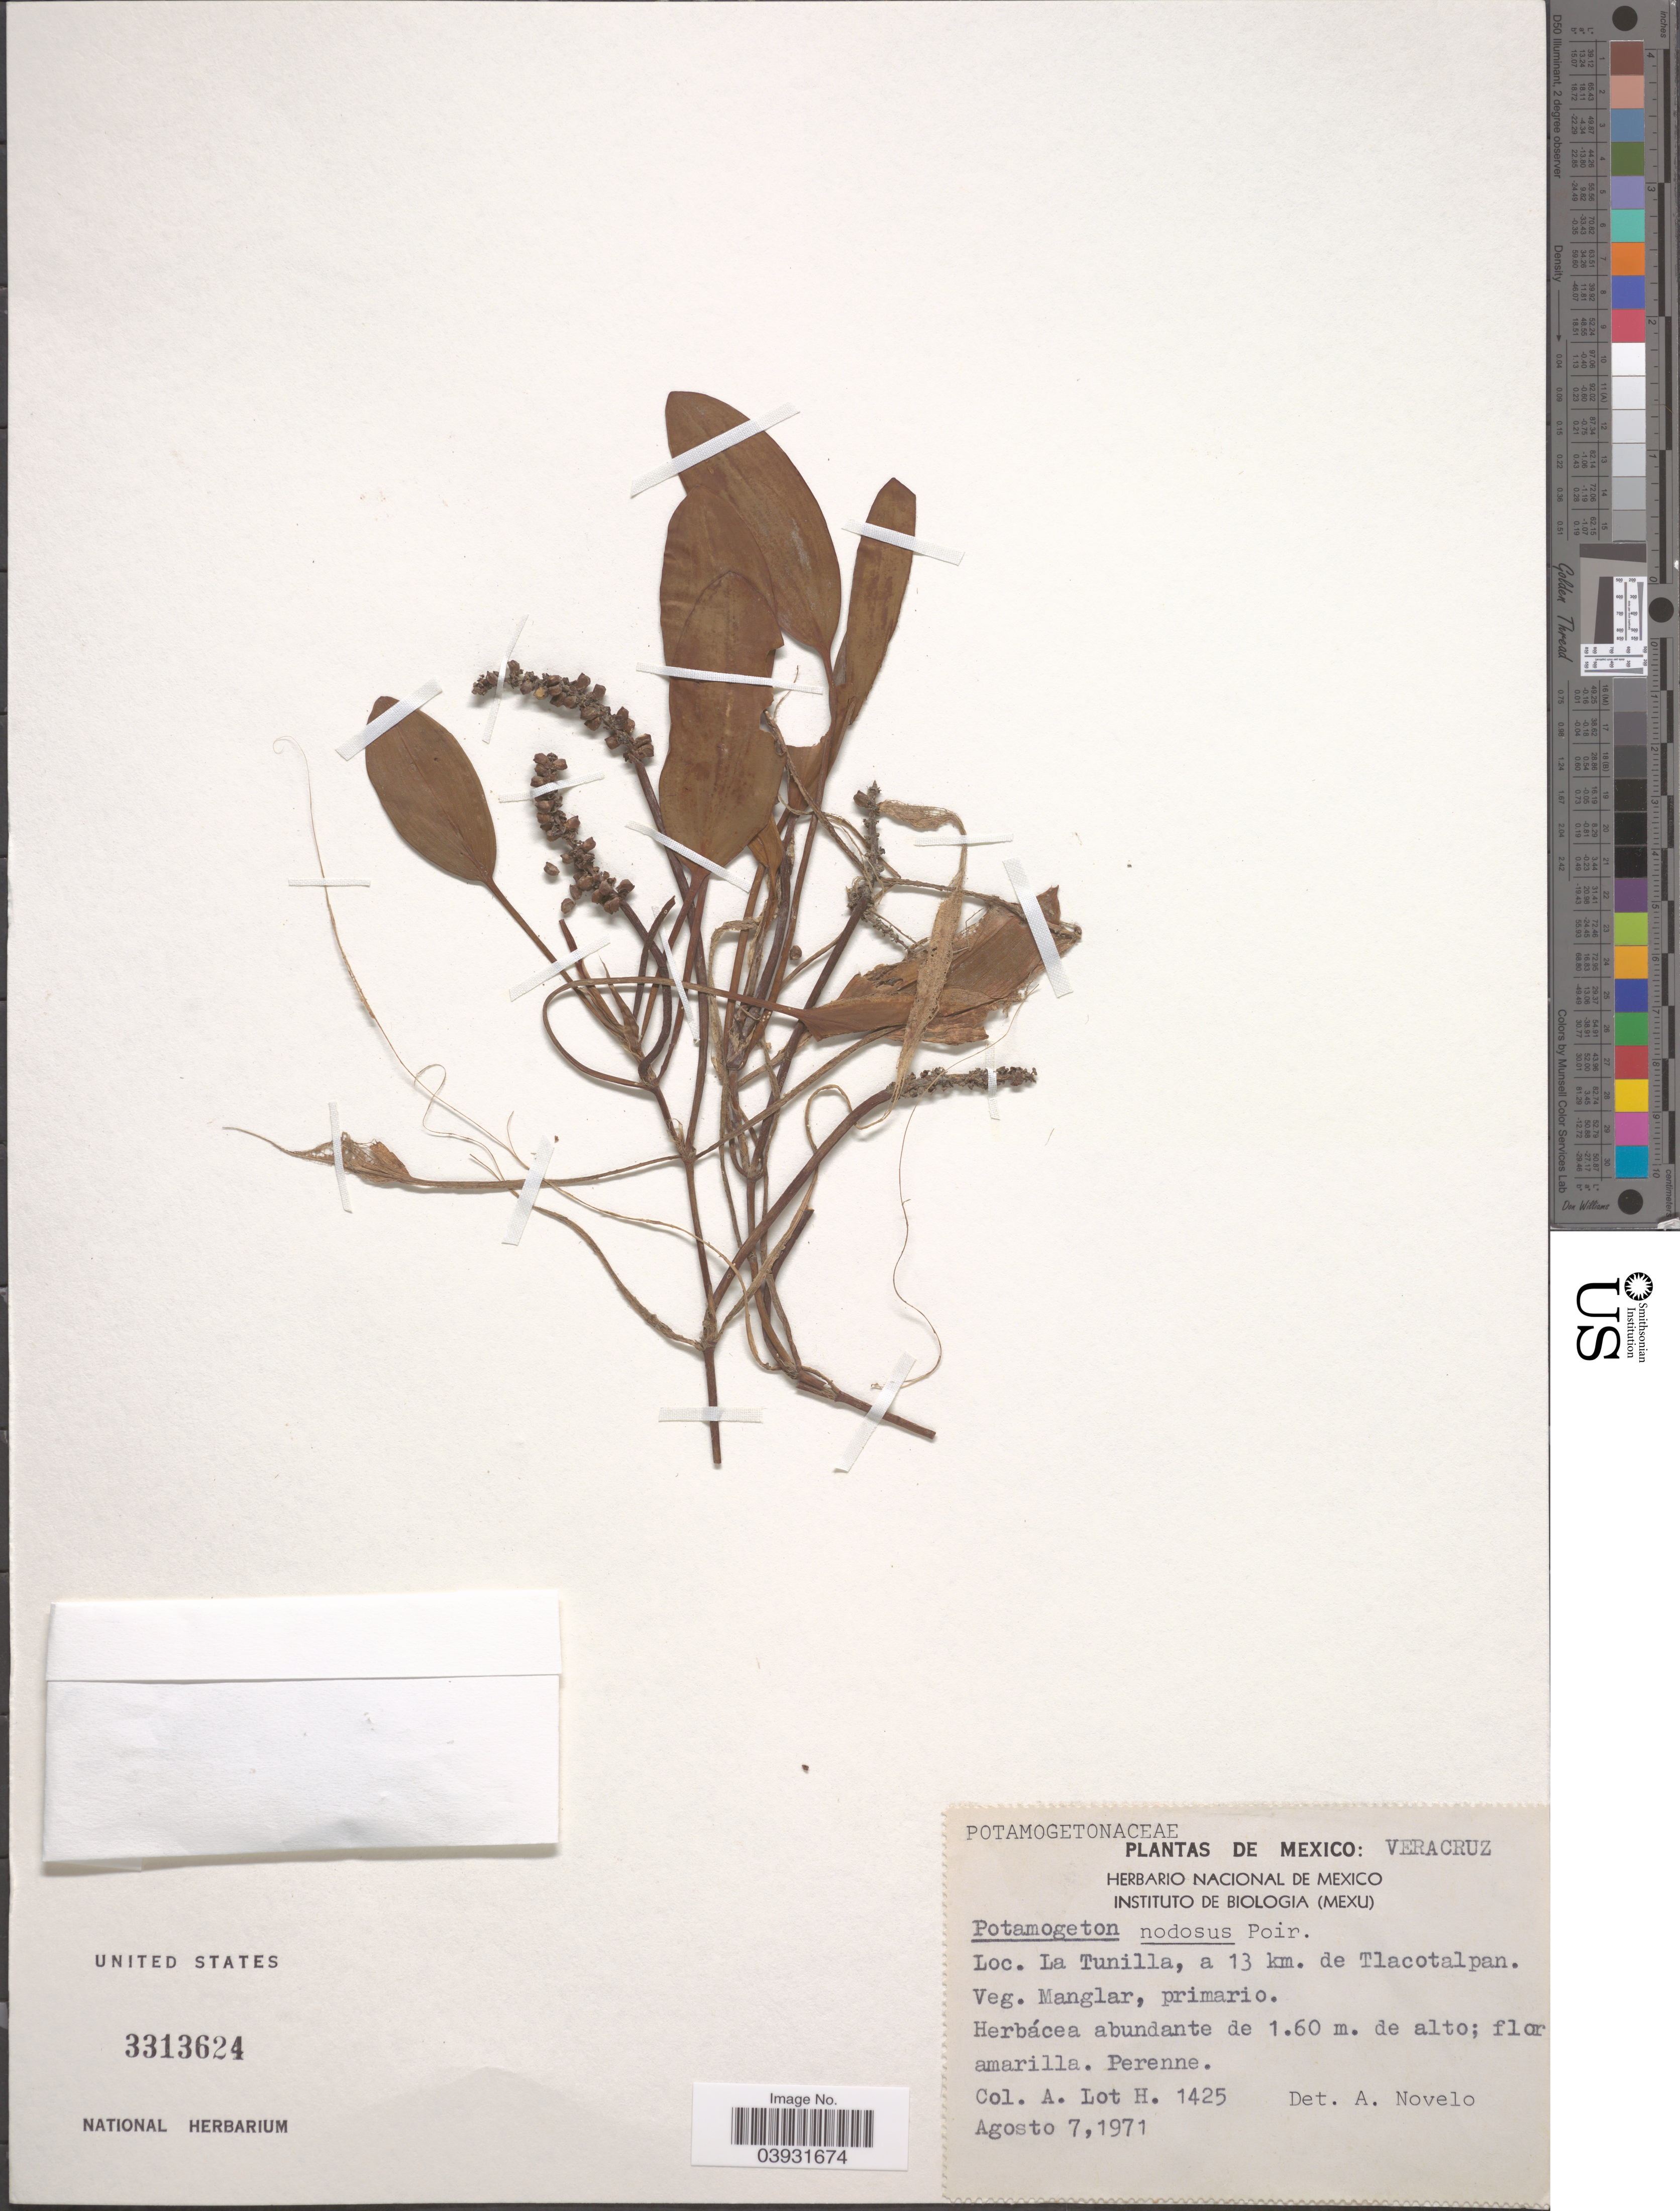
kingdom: Plantae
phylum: Tracheophyta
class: Liliopsida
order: Alismatales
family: Potamogetonaceae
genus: Potamogeton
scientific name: Potamogeton nodosus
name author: Poir.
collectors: A. Lot Helgueras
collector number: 1425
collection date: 1971-08-07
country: Mexico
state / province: Veracruz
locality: La Tunilla, a 13 km. de Tlacotalpan.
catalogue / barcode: US 3313624